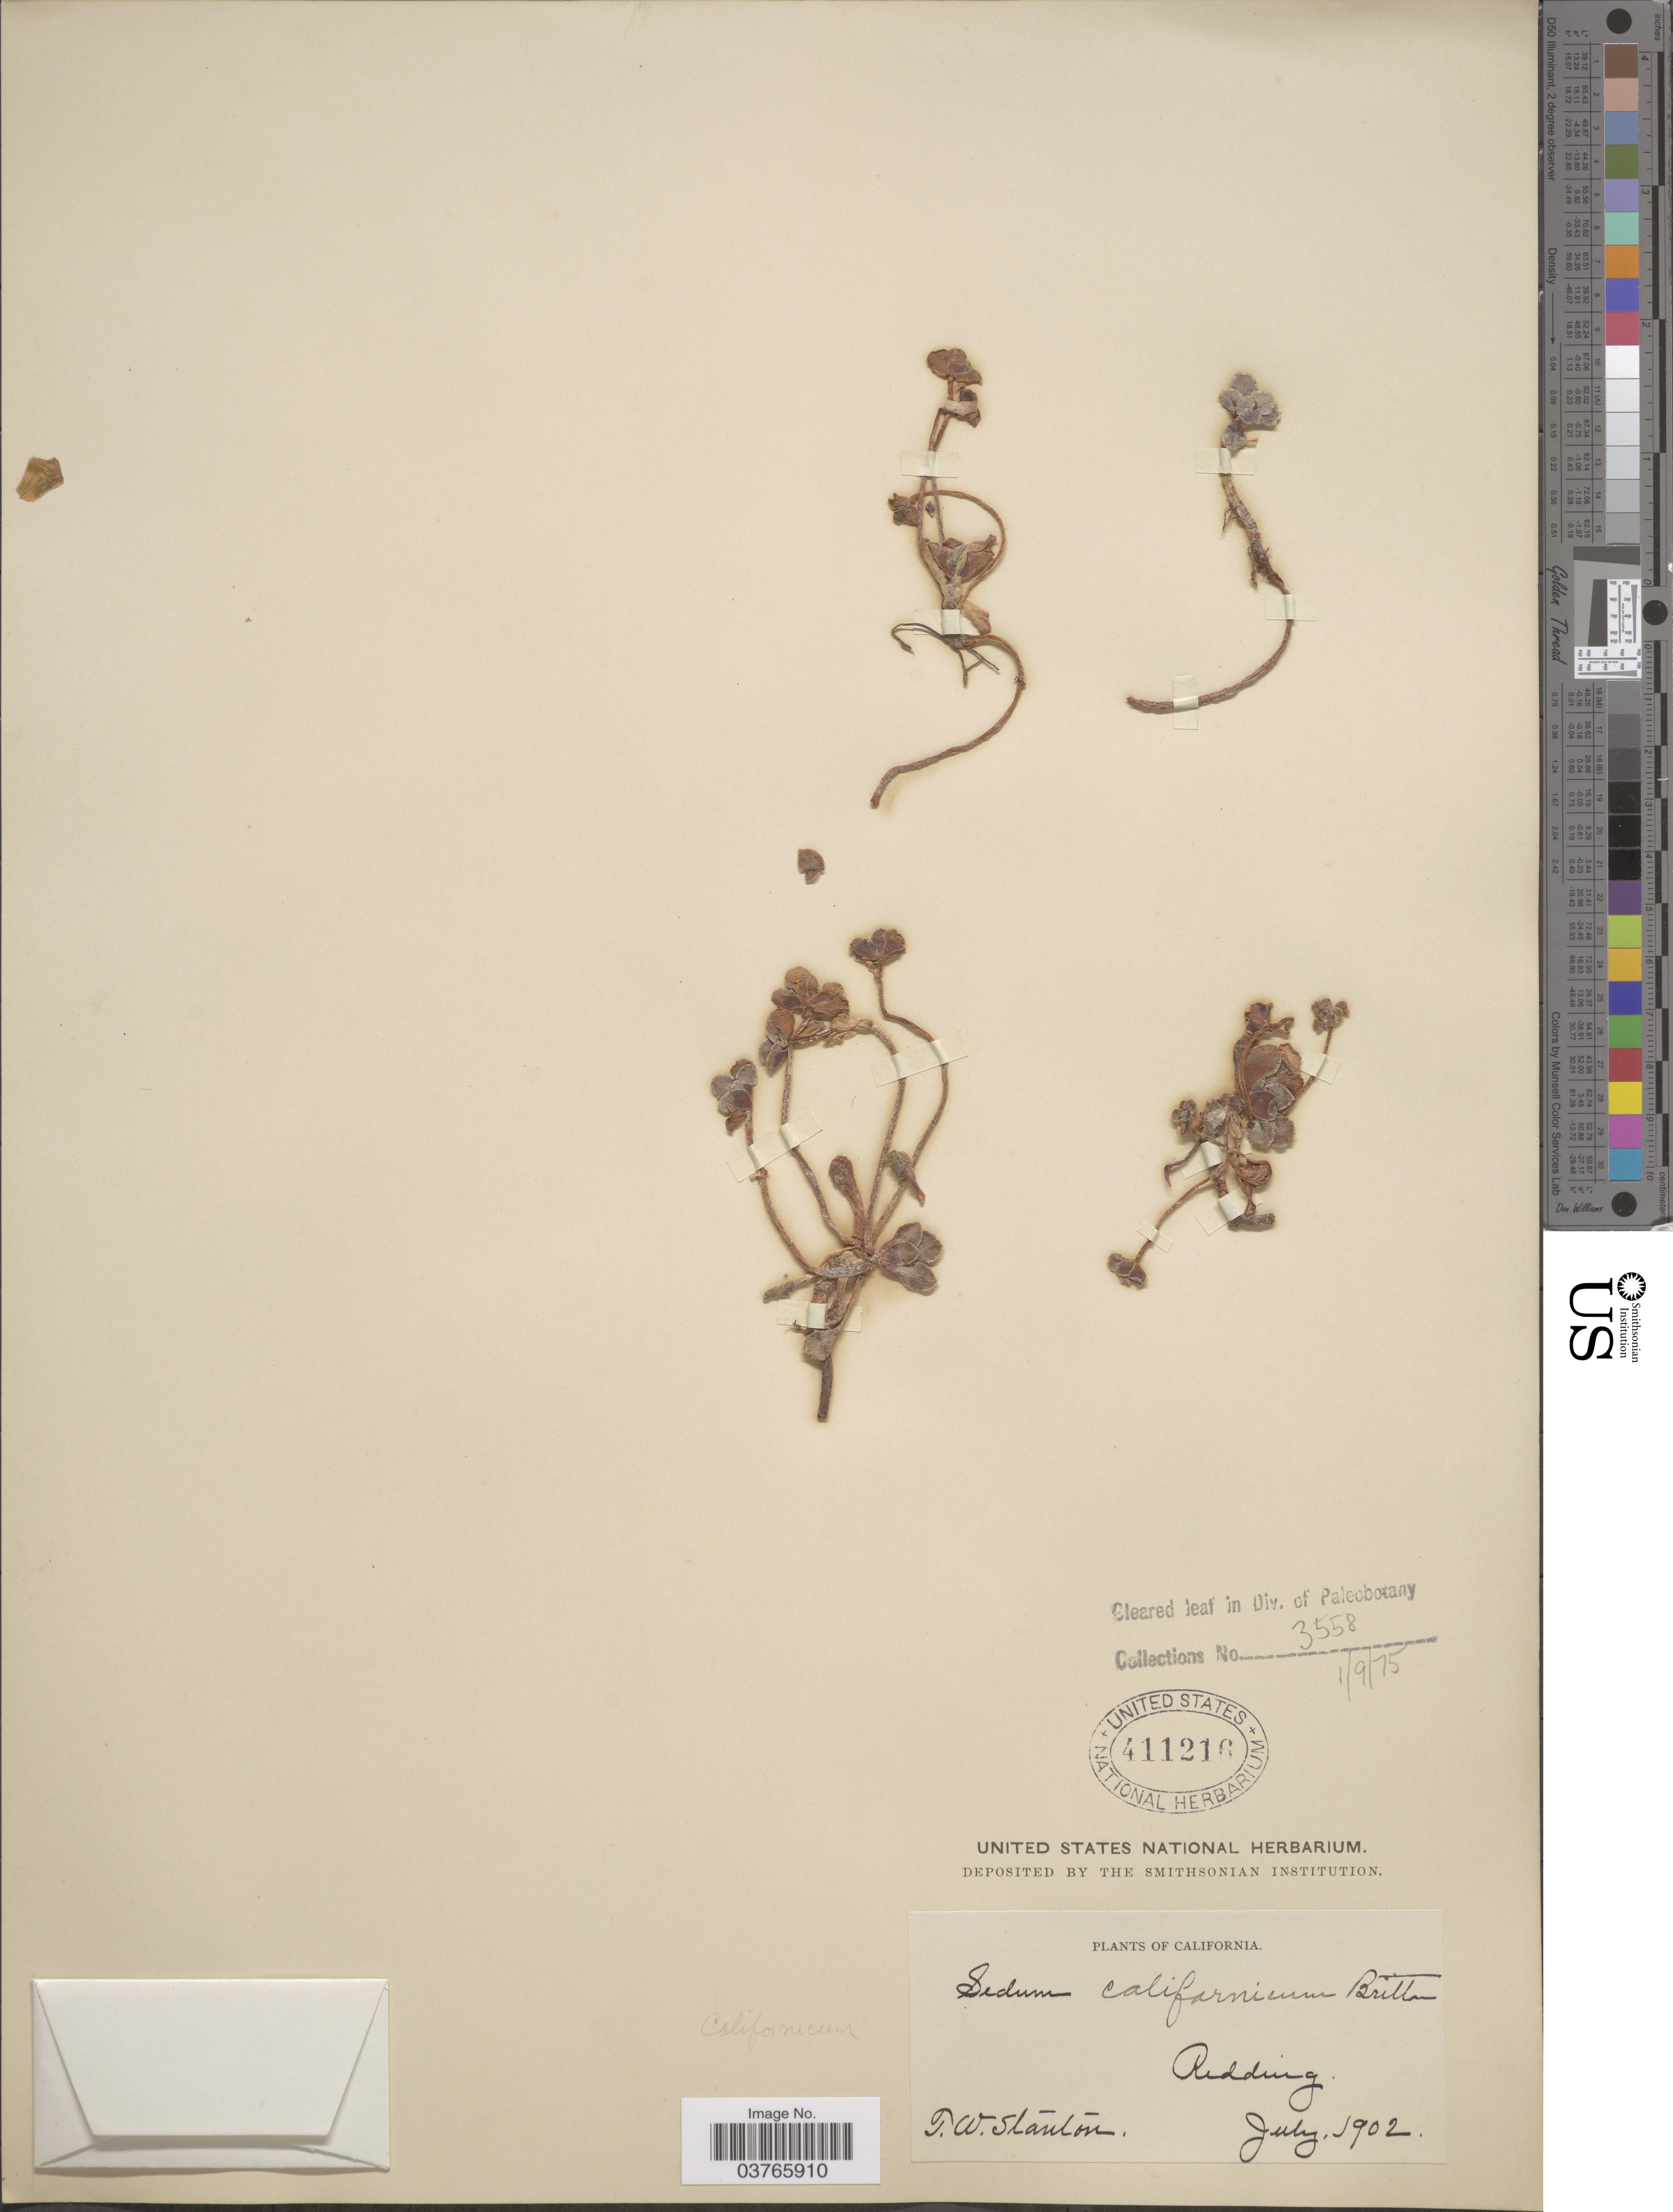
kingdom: Plantae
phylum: Tracheophyta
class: Magnoliopsida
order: Saxifragales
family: Crassulaceae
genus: Sedum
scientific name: Sedum californicum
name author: Britton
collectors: T. Stanton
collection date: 1902-07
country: United States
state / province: California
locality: Redding.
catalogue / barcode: US 411216